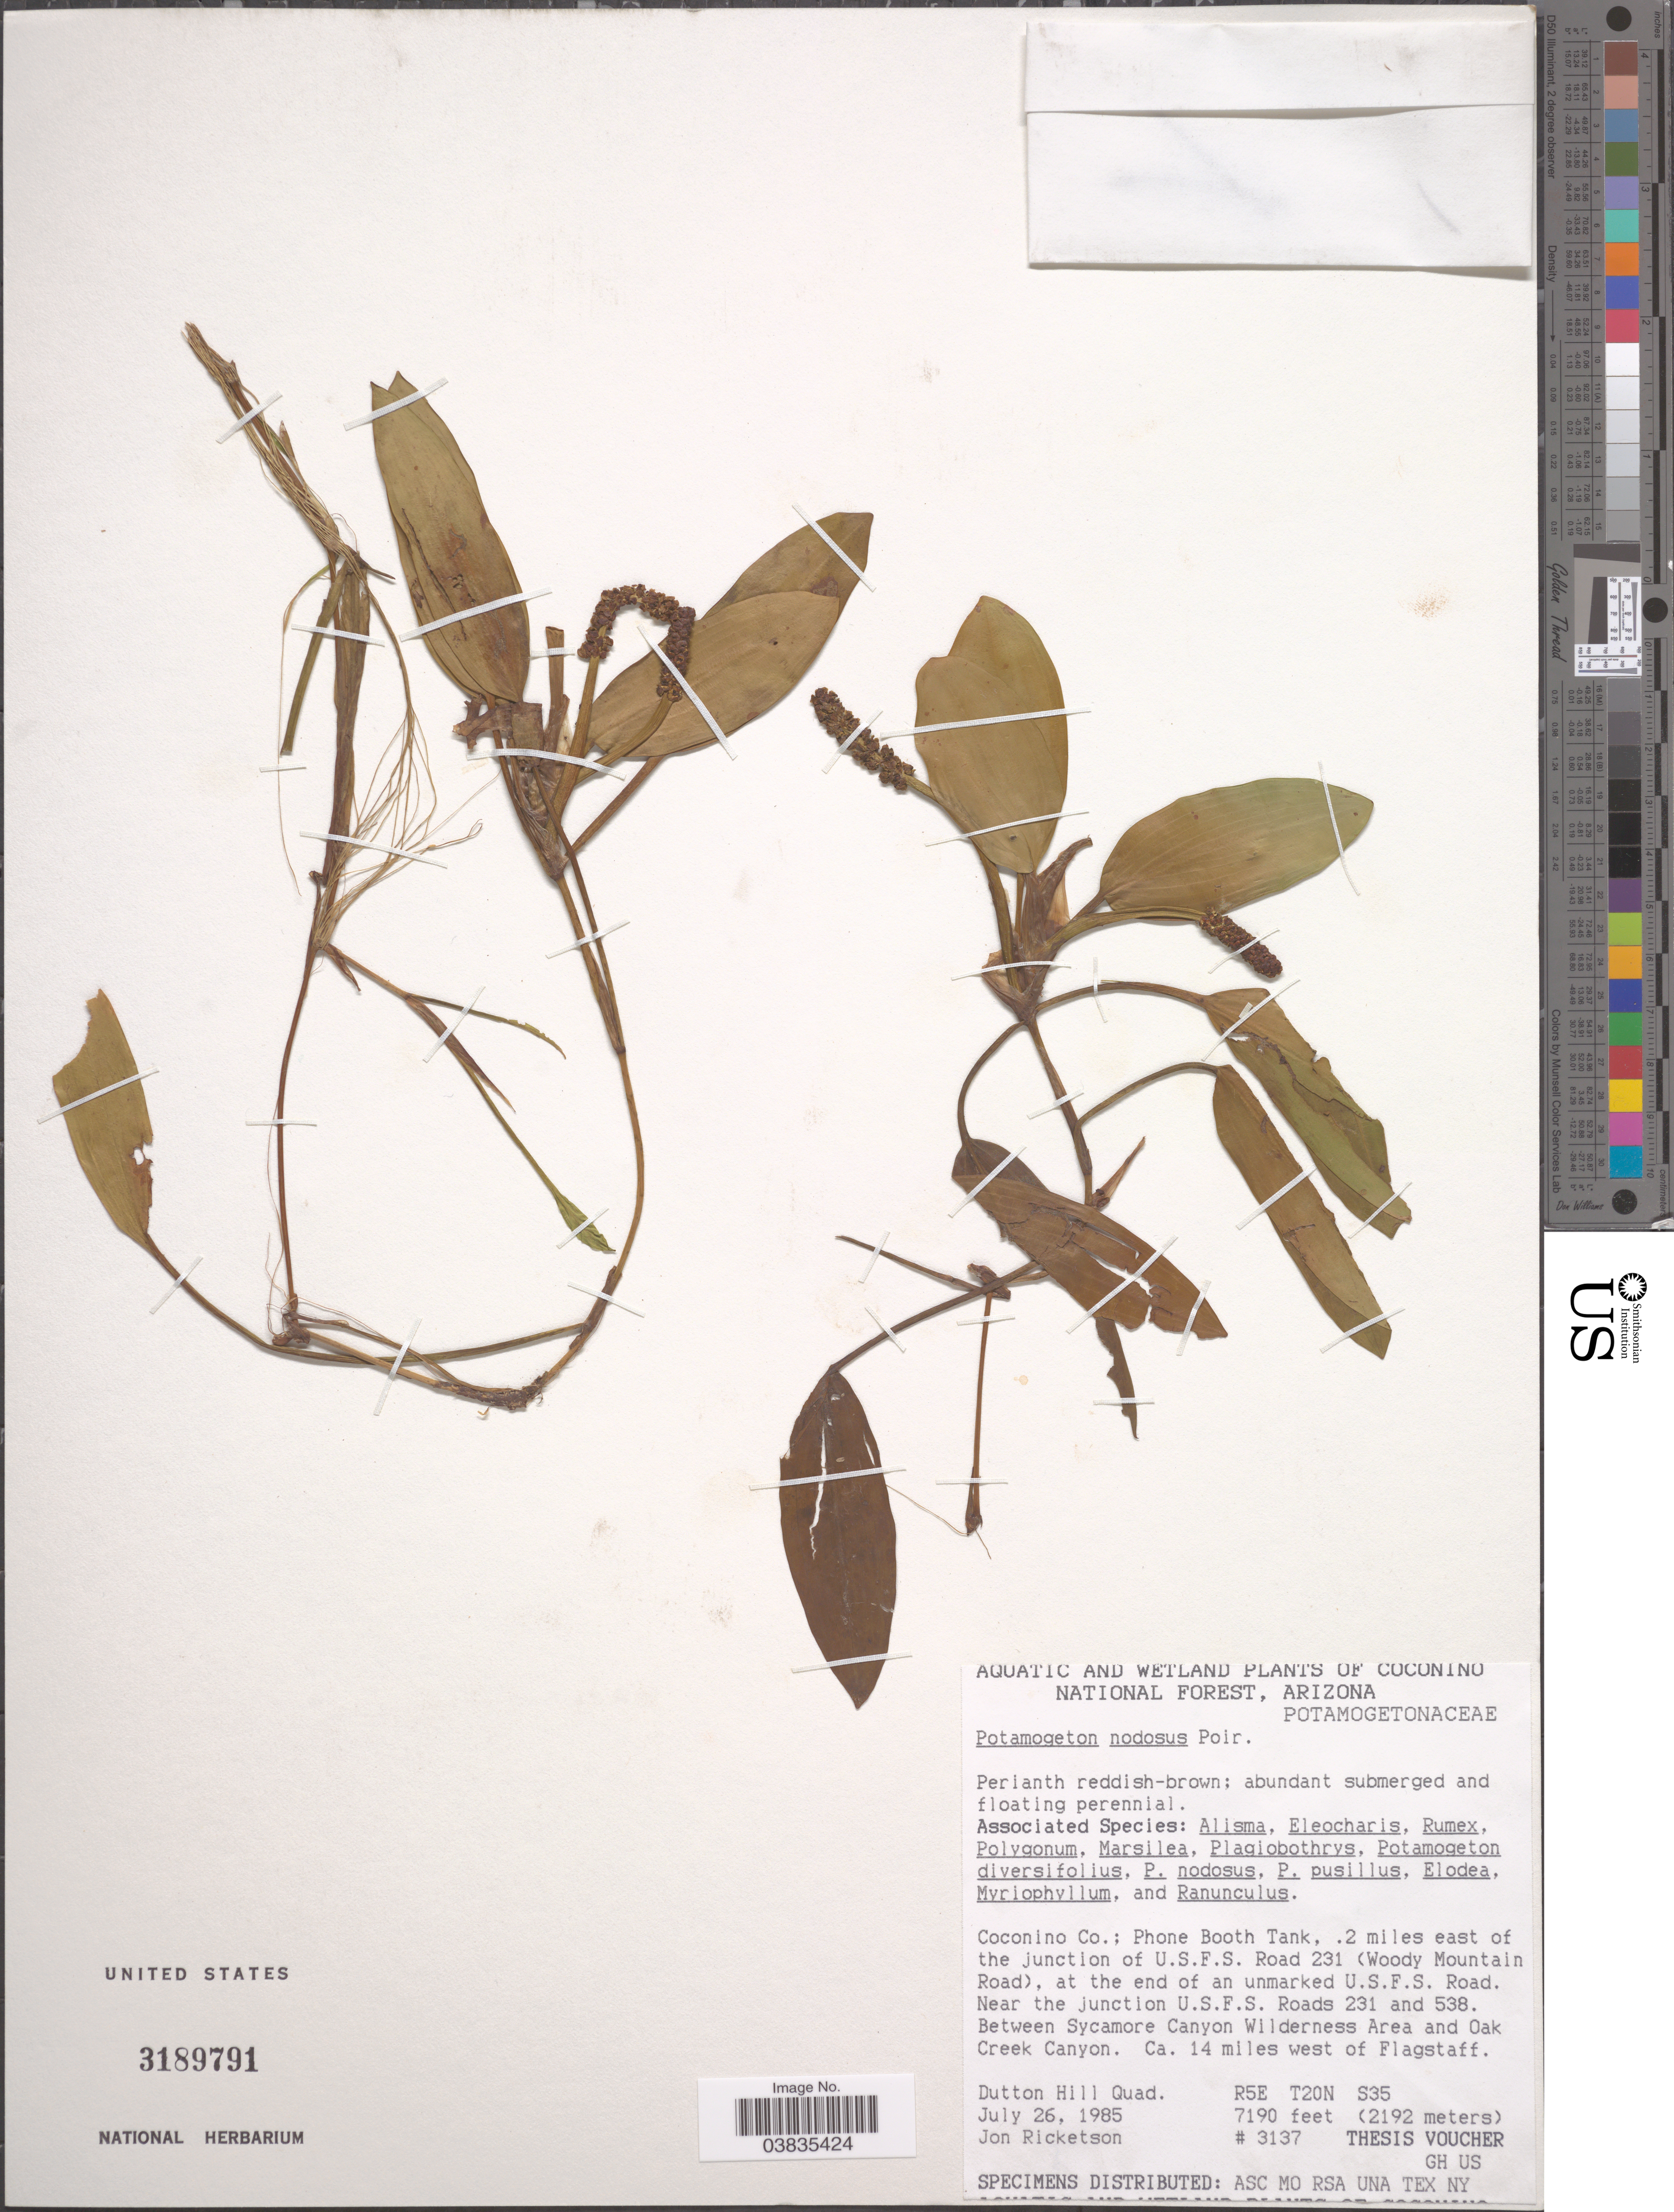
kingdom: Plantae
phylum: Tracheophyta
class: Liliopsida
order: Alismatales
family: Potamogetonaceae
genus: Potamogeton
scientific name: Potamogeton nodosus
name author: Poir.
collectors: J. Ricketson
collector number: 3137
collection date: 1985-07-26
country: United States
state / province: Arizona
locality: Coconino National Forest. Coconino Co.; Phone Booth Tank, . 2 miles east of the junction of U.S.F.S. Road 231 (Woody Mountain Road), at the end of an unmarked U.S.F.S. Road. Near the junction U.S.F.S. Roads 231 and 538. Between Sycamore Canyon Wilderness Area and Oak Creek Canyon. Ca. 14 miles west of Flagstaff. Dutton Hill Quad. R5E T20N S35.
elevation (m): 2192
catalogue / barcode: US 3189791